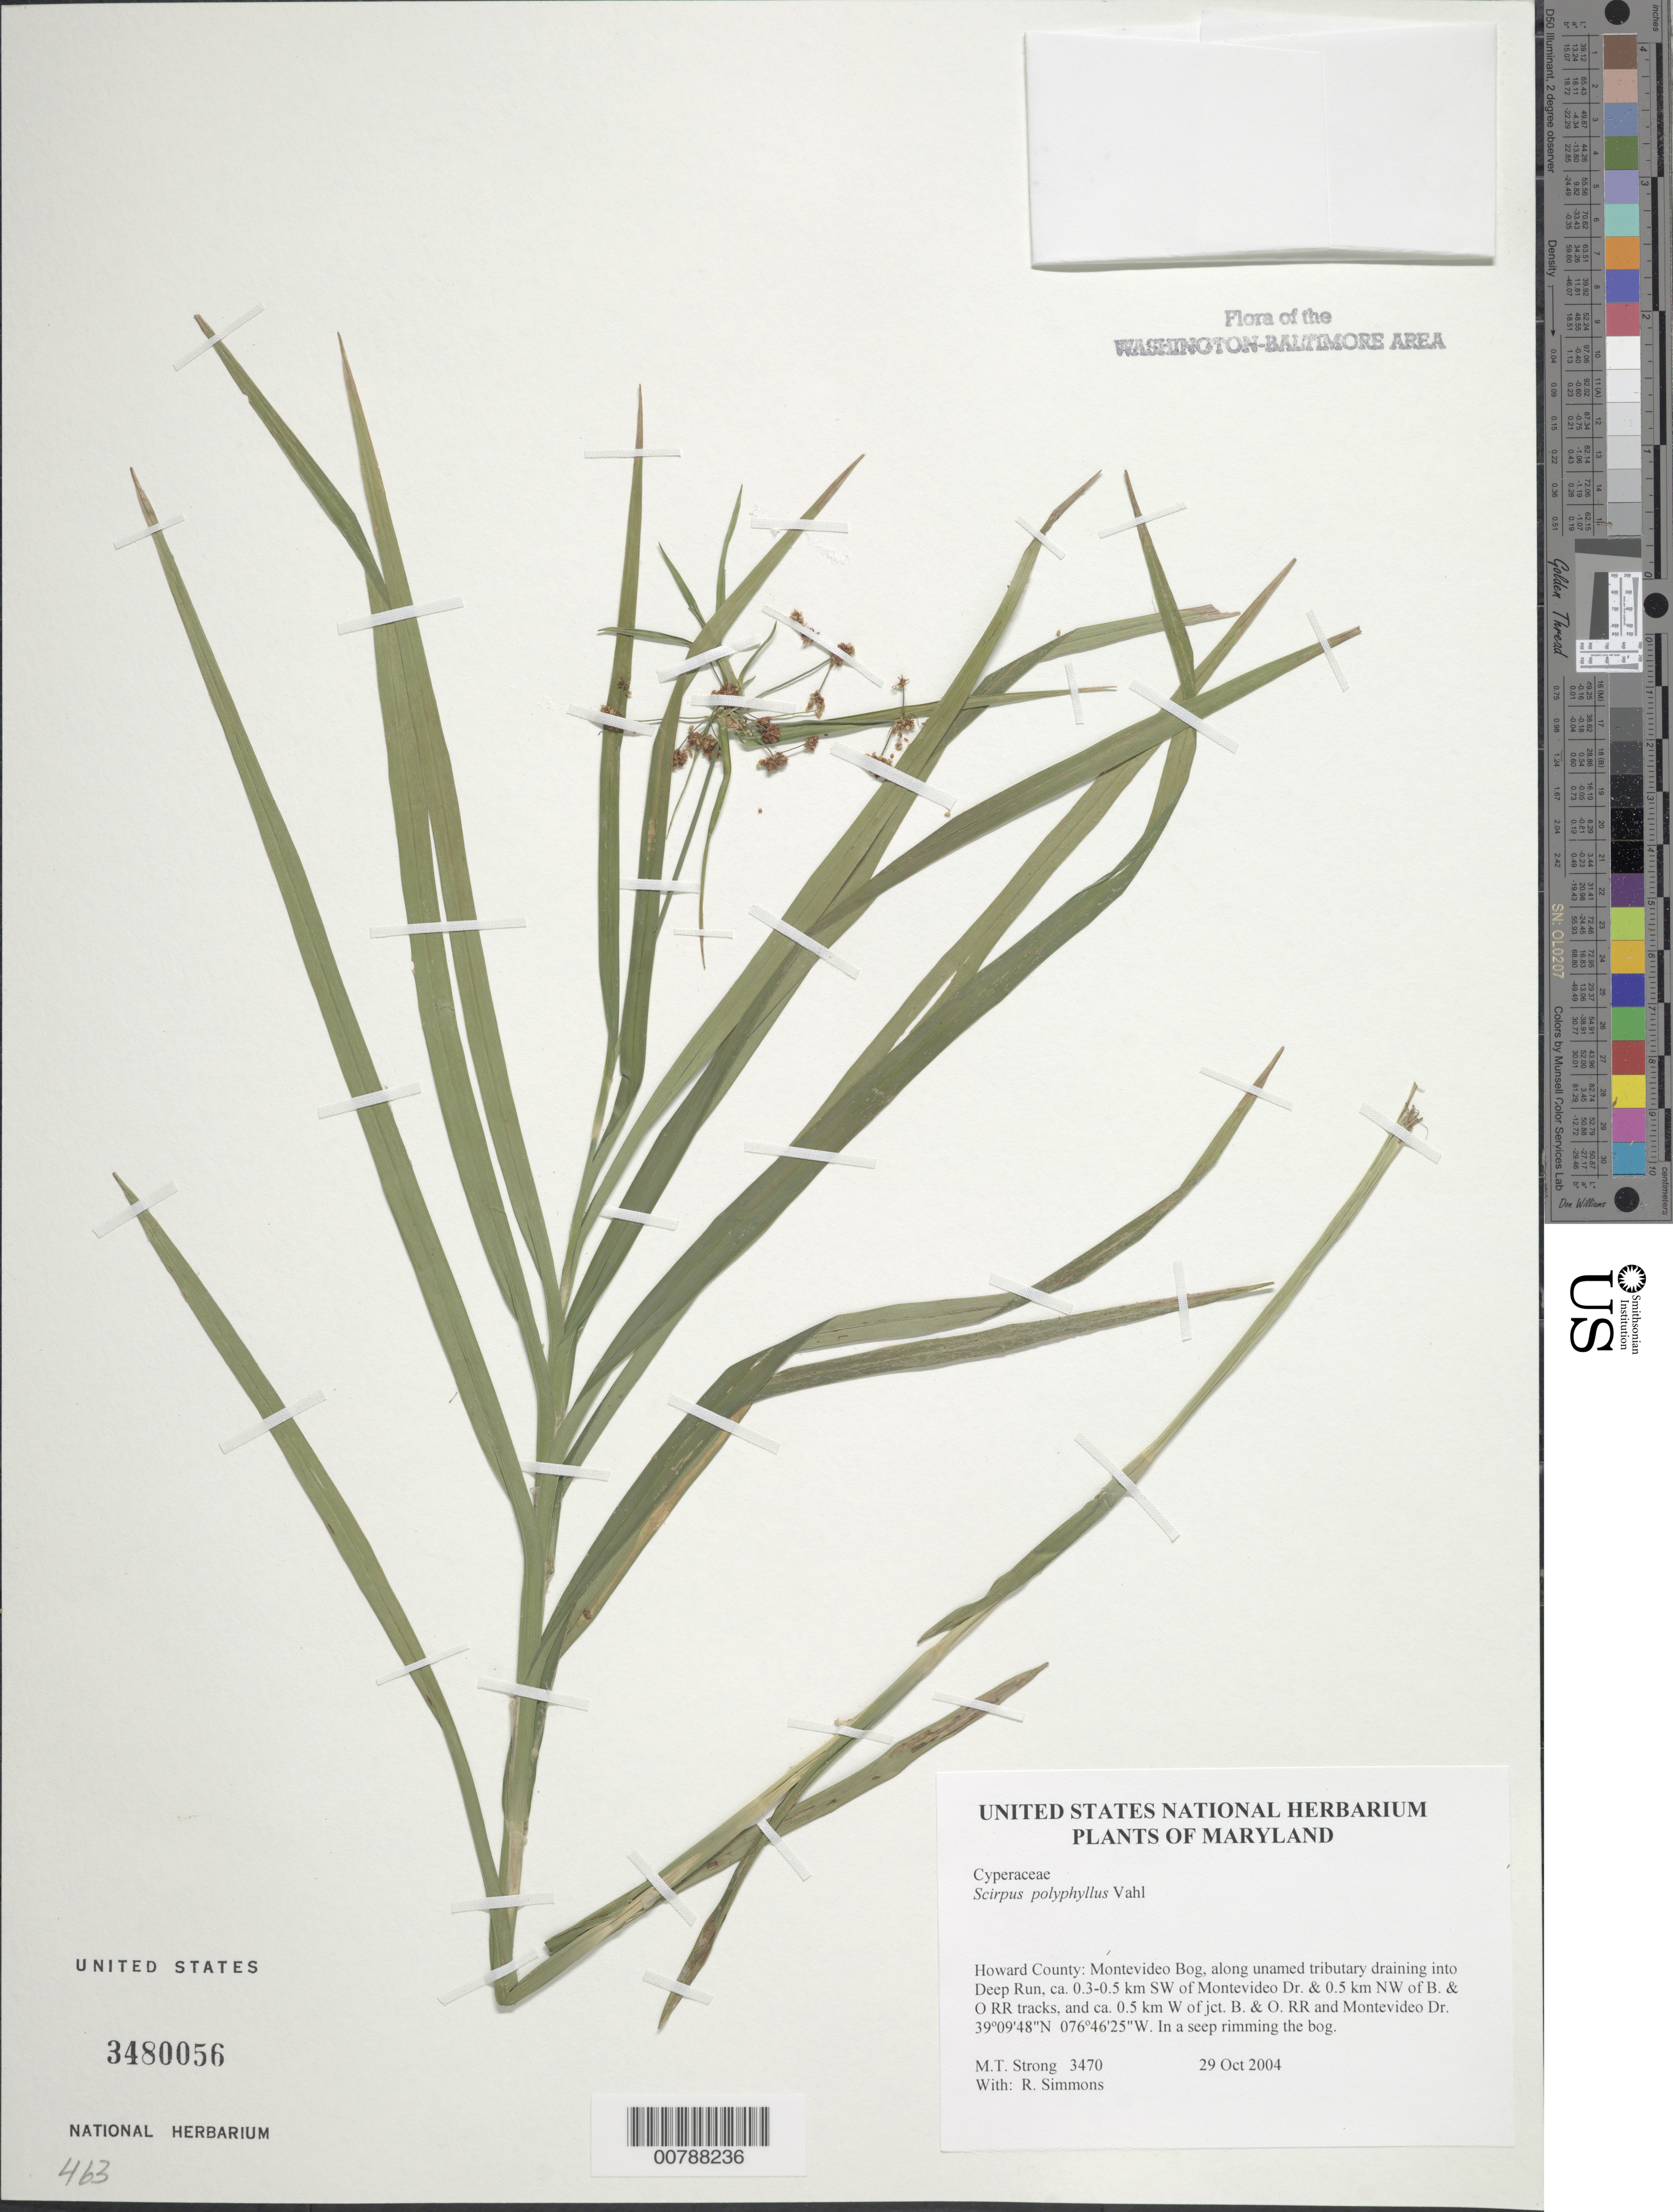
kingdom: Plantae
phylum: Tracheophyta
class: Liliopsida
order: Poales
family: Cyperaceae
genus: Scirpus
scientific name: Scirpus polyphyllus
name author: Vahl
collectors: M. T. Strong & R. B. Simmons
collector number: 3470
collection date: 2004-10-29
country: United States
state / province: Maryland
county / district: Howard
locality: Montevideo Bog, along unnamed tributary draining in to Deep Run, ca. 0.3-0.5 km SW of Montevideo Dr. & 0.5 km NW of B. & O. RR Tracks, and ca. 0.5 km W of jct. B. & O. RR and Montevideo Dr.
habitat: in a seep rimming the bog.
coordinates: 39 09 48 N, 076 46 25 W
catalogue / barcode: US 3480056